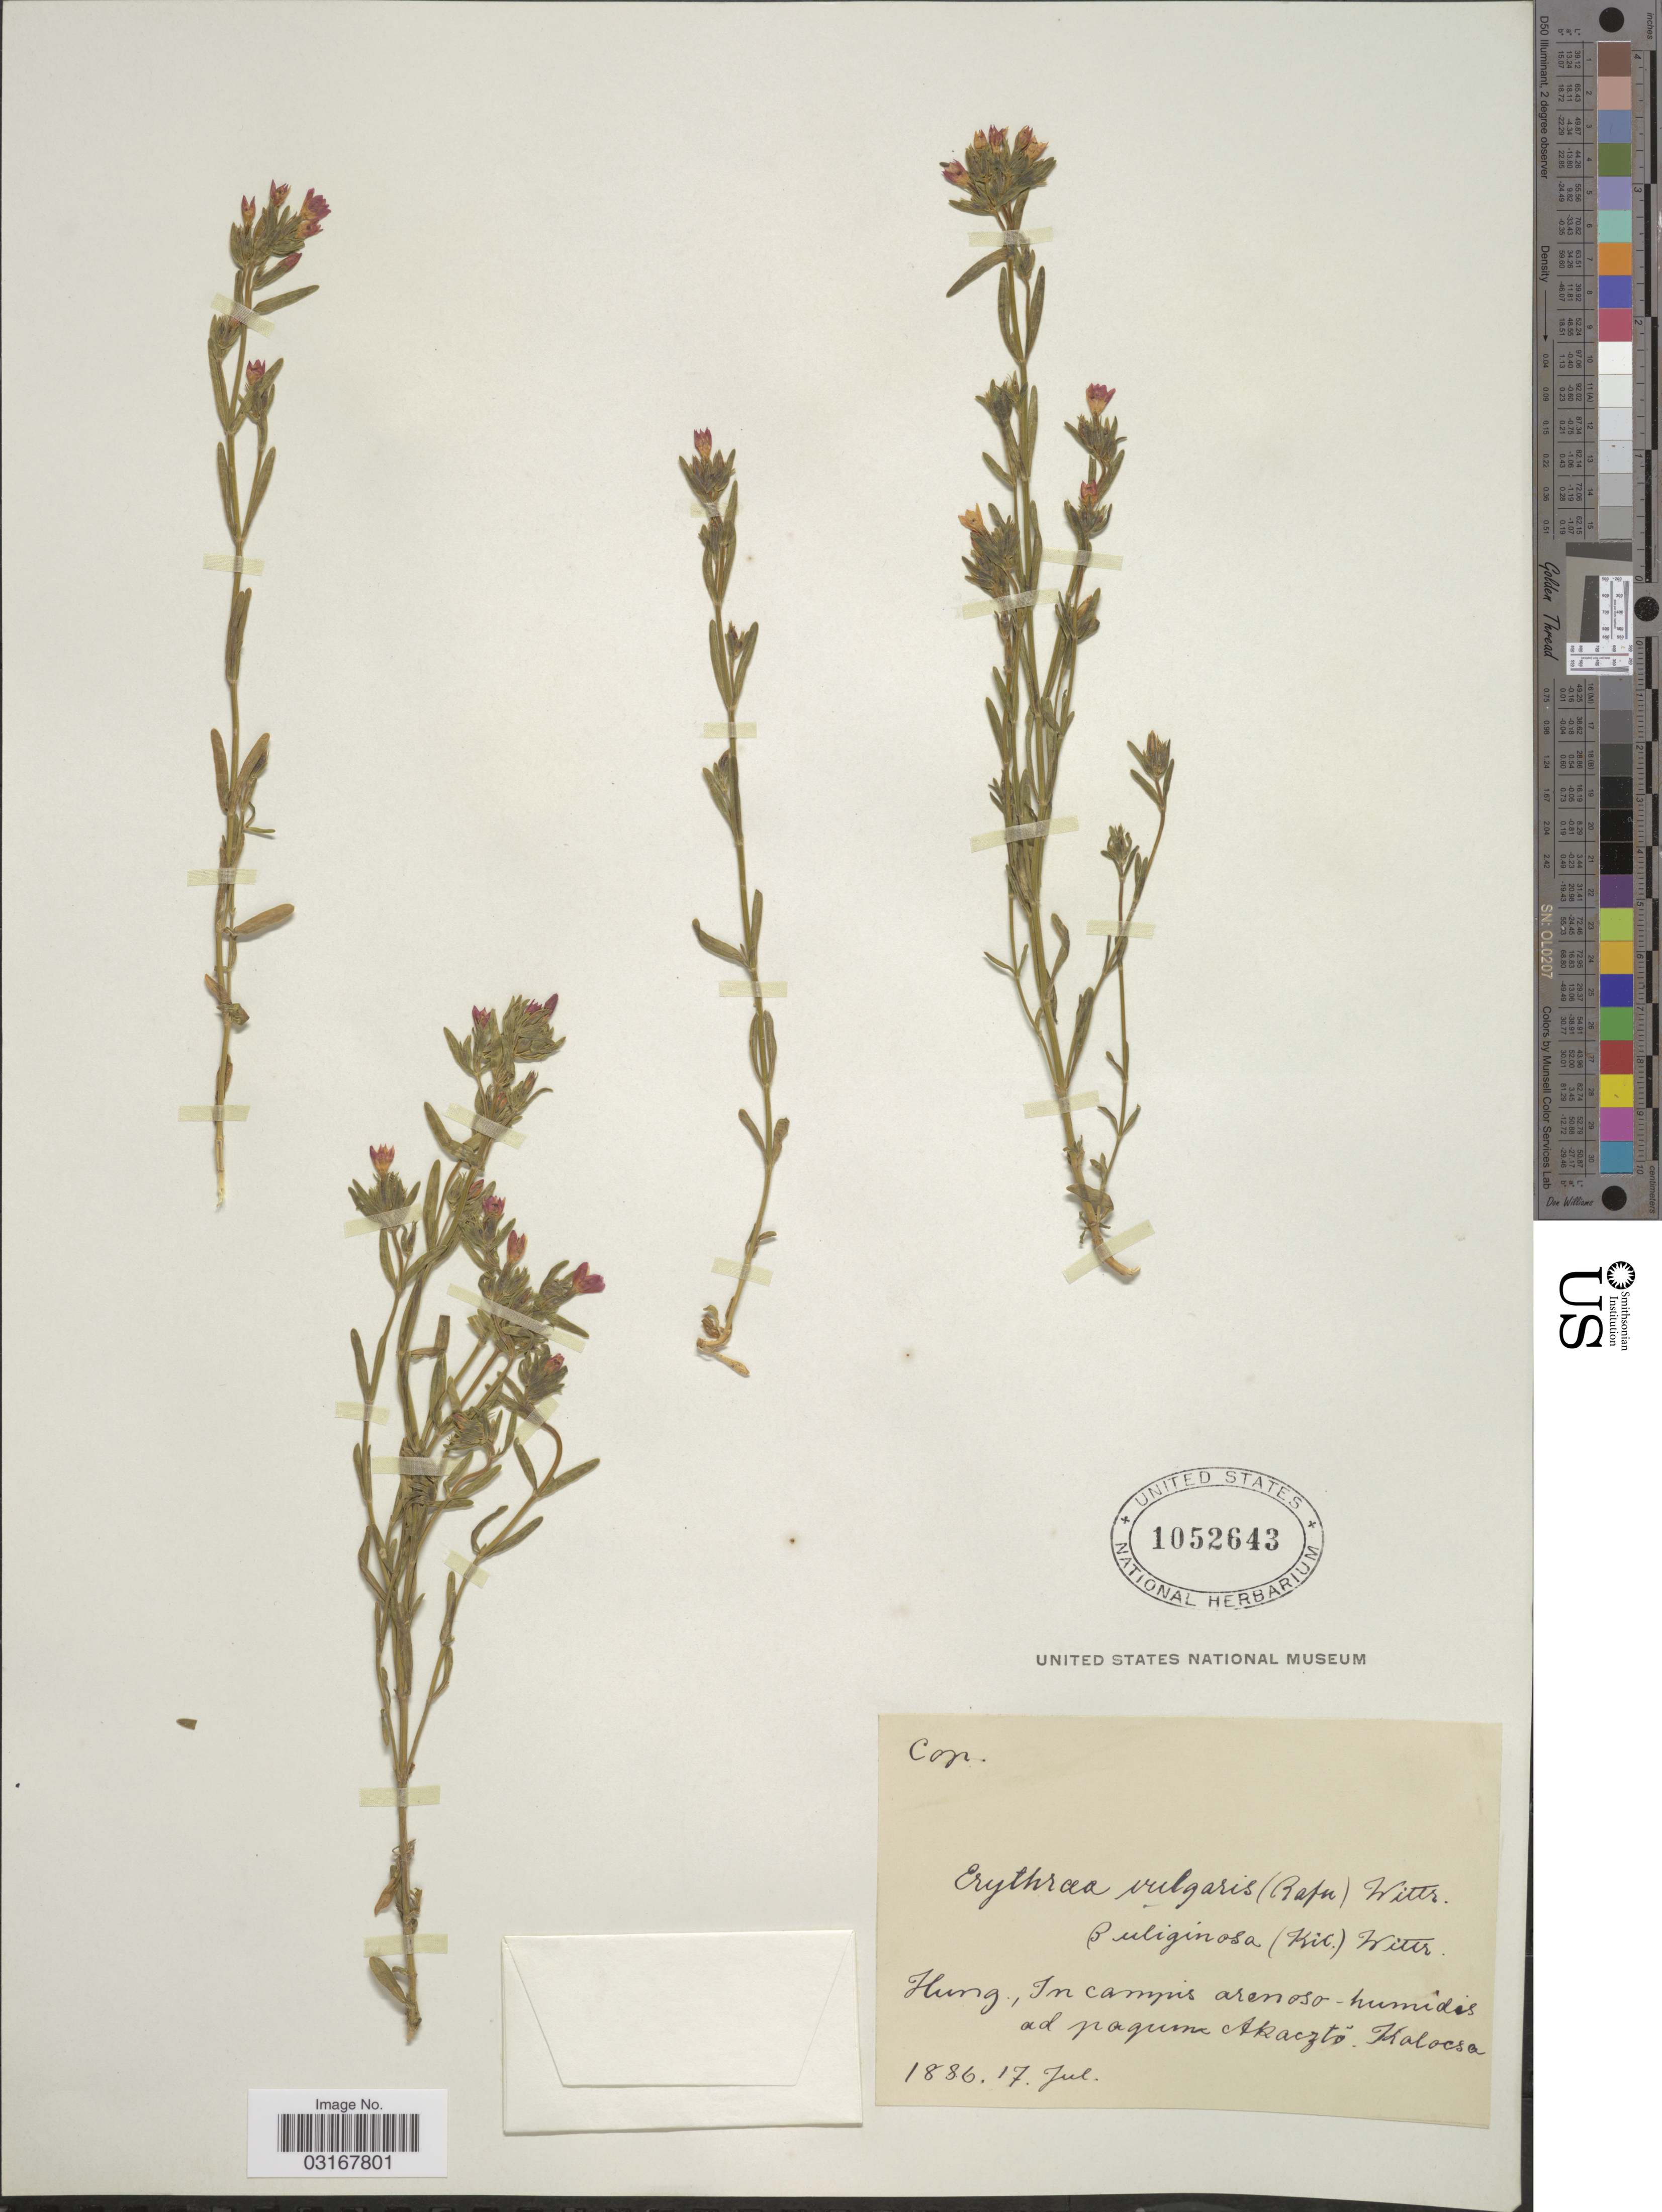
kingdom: Plantae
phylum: Tracheophyta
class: Magnoliopsida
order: Gentianales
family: Gentianaceae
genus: Centaurium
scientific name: Centaurium vulgaris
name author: Godr.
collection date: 1886-07-17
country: Hungary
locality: Hung., In campis arenoso-humidis ad pagum Akacztó. Kalocsa.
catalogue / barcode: US 1052643